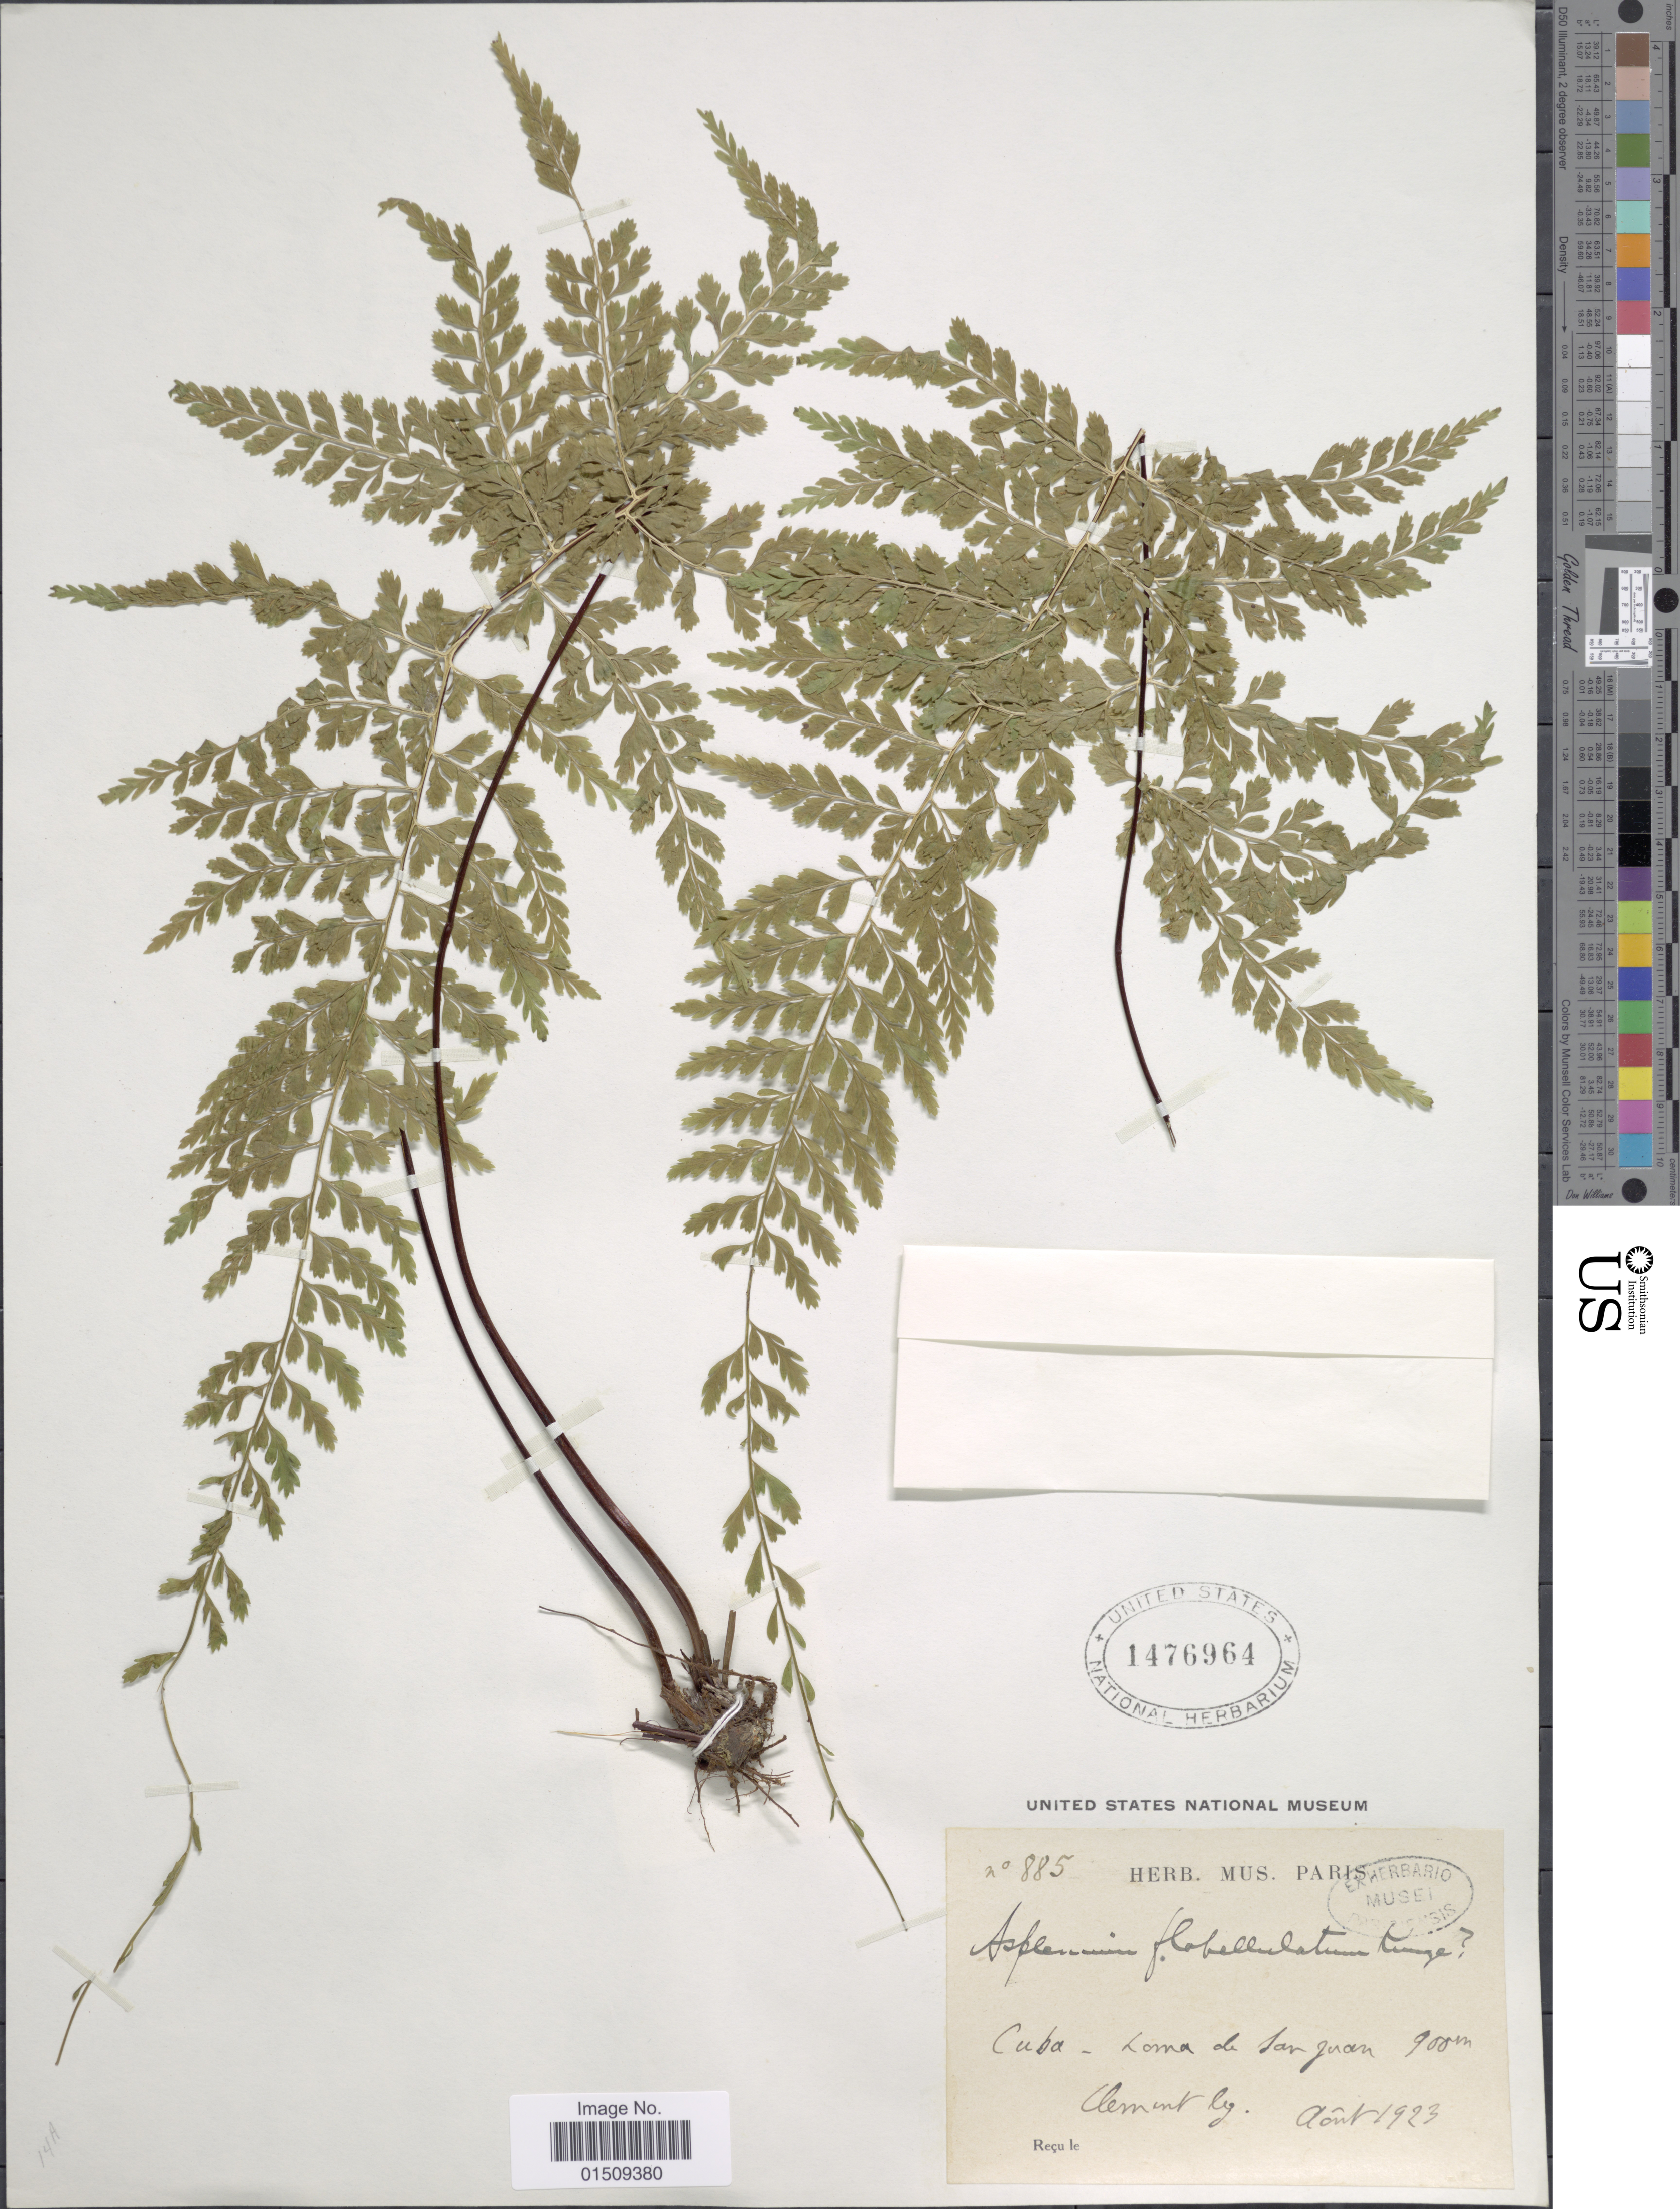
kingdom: Plantae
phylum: Tracheophyta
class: Polypodiopsida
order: Polypodiales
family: Aspleniaceae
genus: Asplenium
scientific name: Asplenium radicans var. partitum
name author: (Klotzsch) Hieron.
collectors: Clément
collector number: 885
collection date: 1923-08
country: Cuba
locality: Loma de San Juan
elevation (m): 900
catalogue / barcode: US 1476964